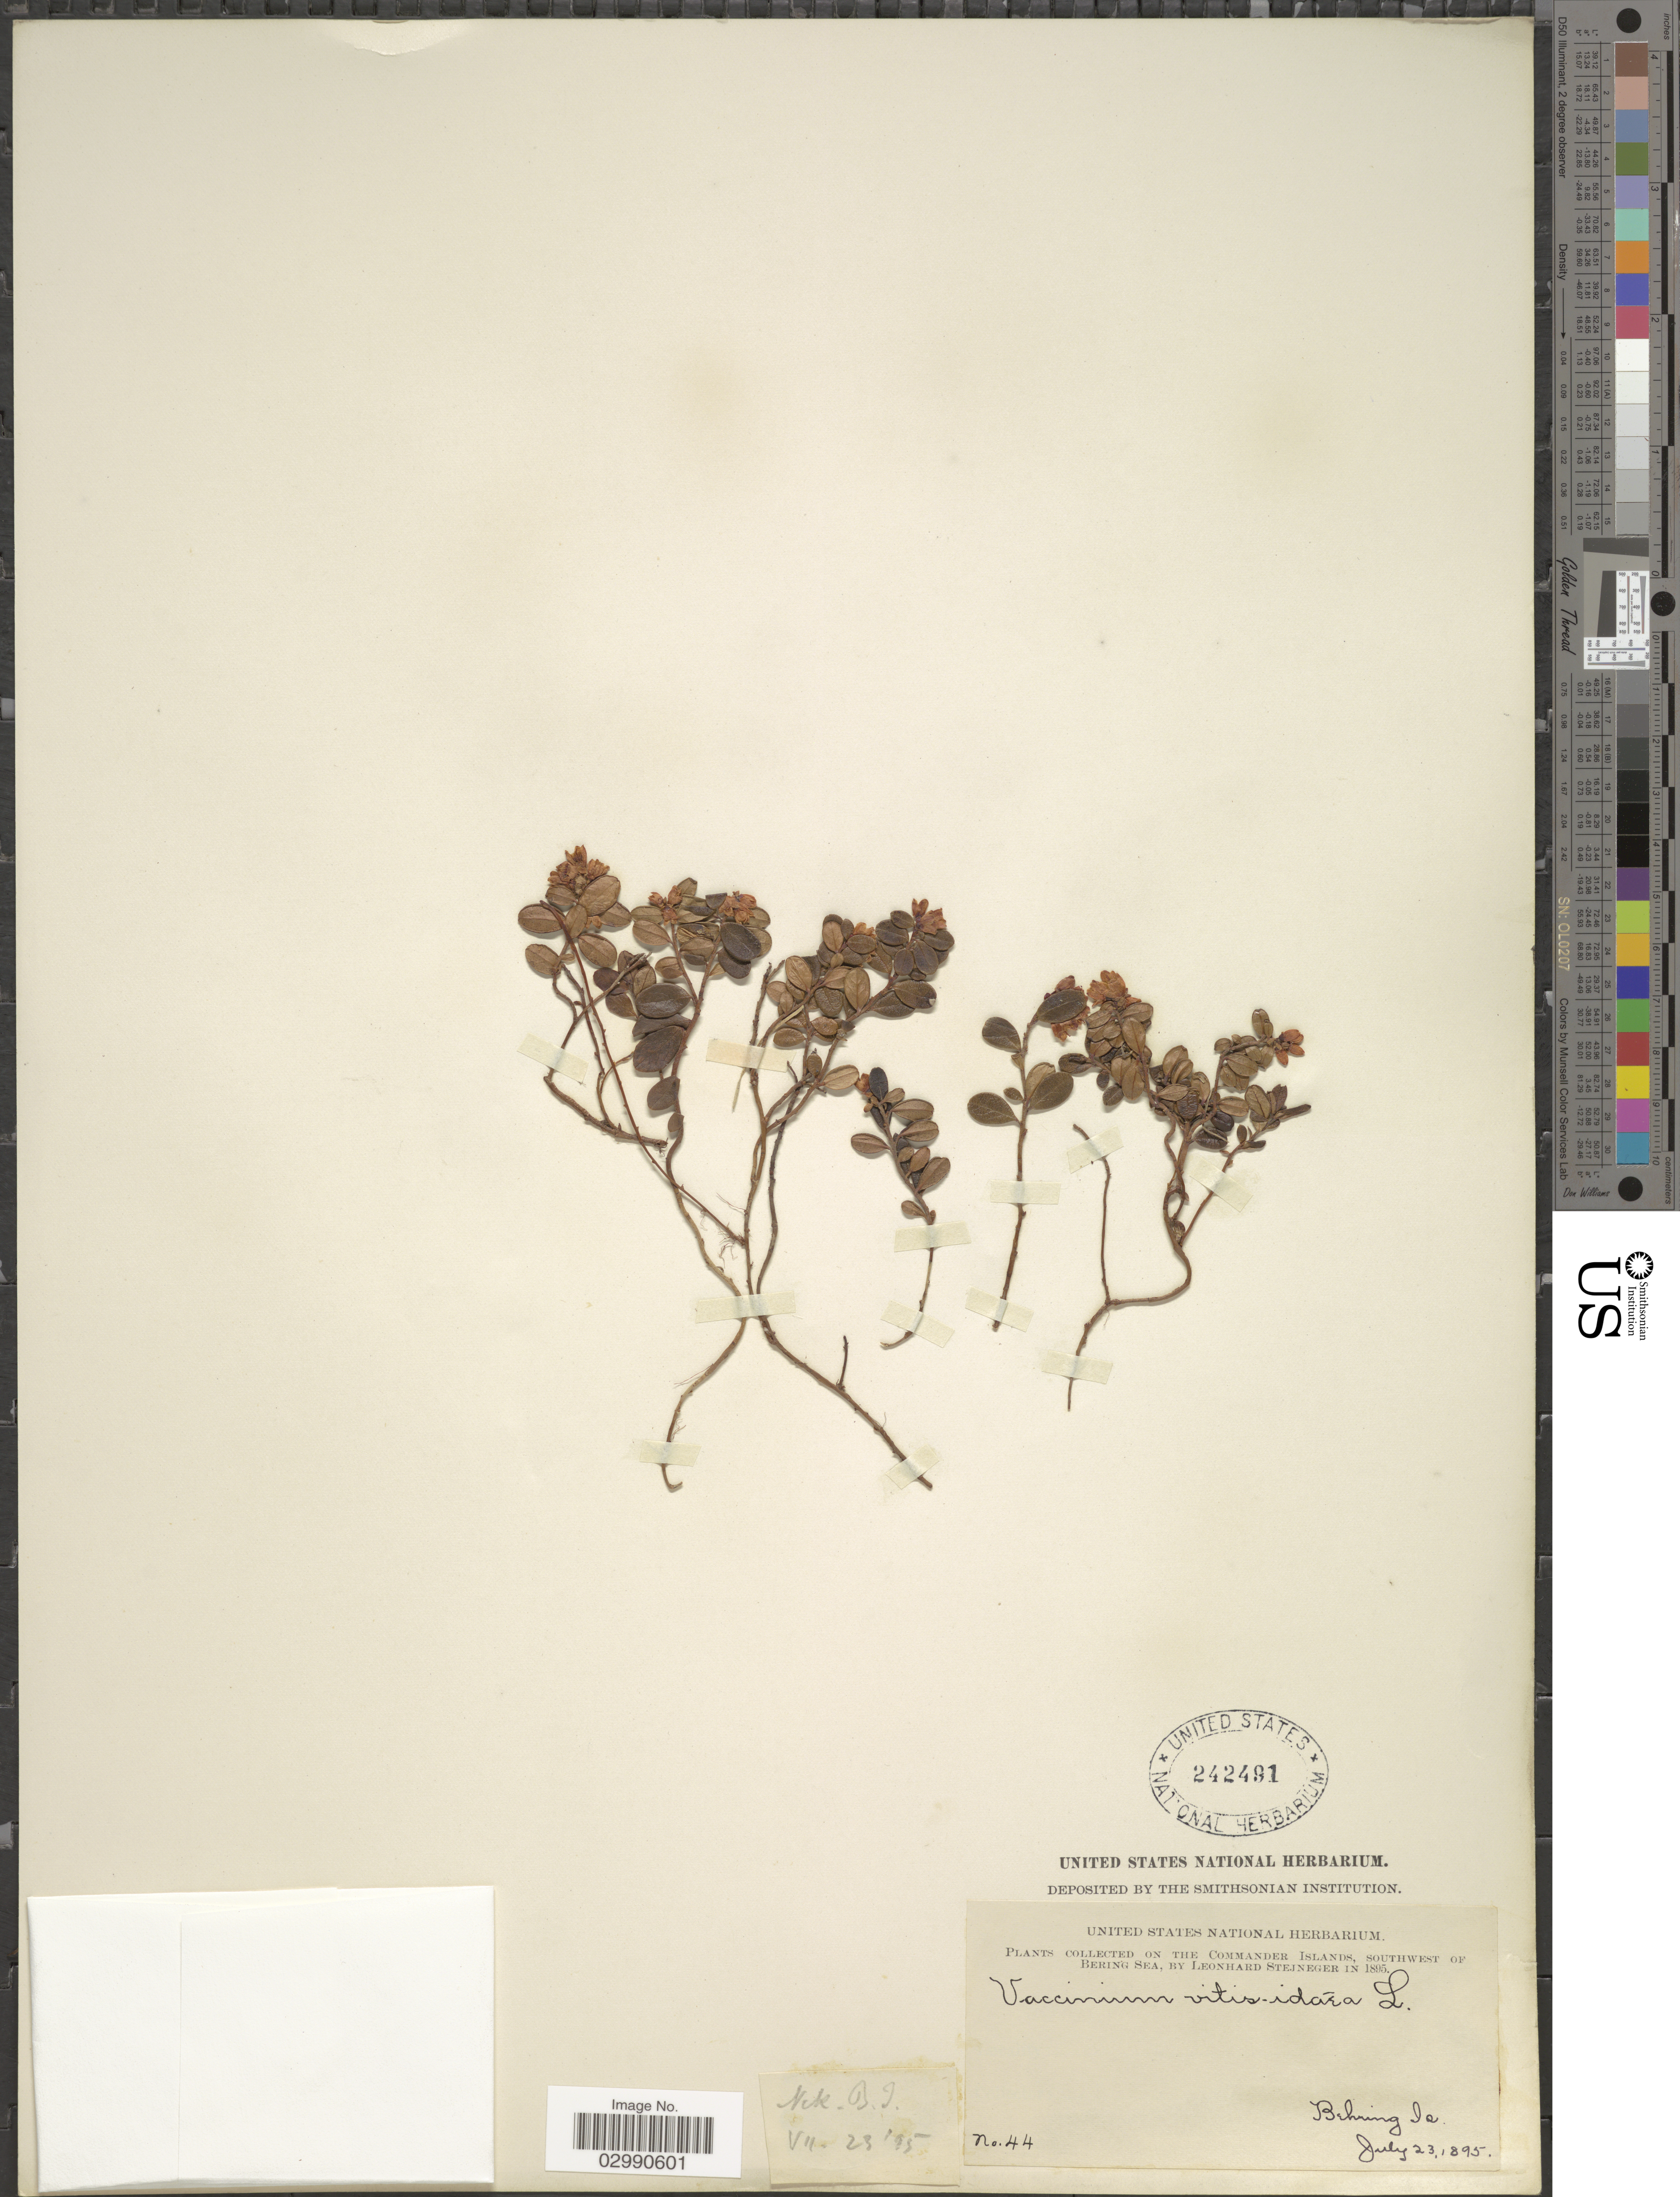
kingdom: Plantae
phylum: Tracheophyta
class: Magnoliopsida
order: Ericales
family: Ericaceae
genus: Vaccinium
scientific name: Vaccinium vitis-idaea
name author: L.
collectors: L. Stejneger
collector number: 44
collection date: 1895-07-23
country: Russian Federation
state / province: Kamchatka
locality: On the Commander Islands, southwest of Bering Sea. Behring Is.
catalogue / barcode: US 242491